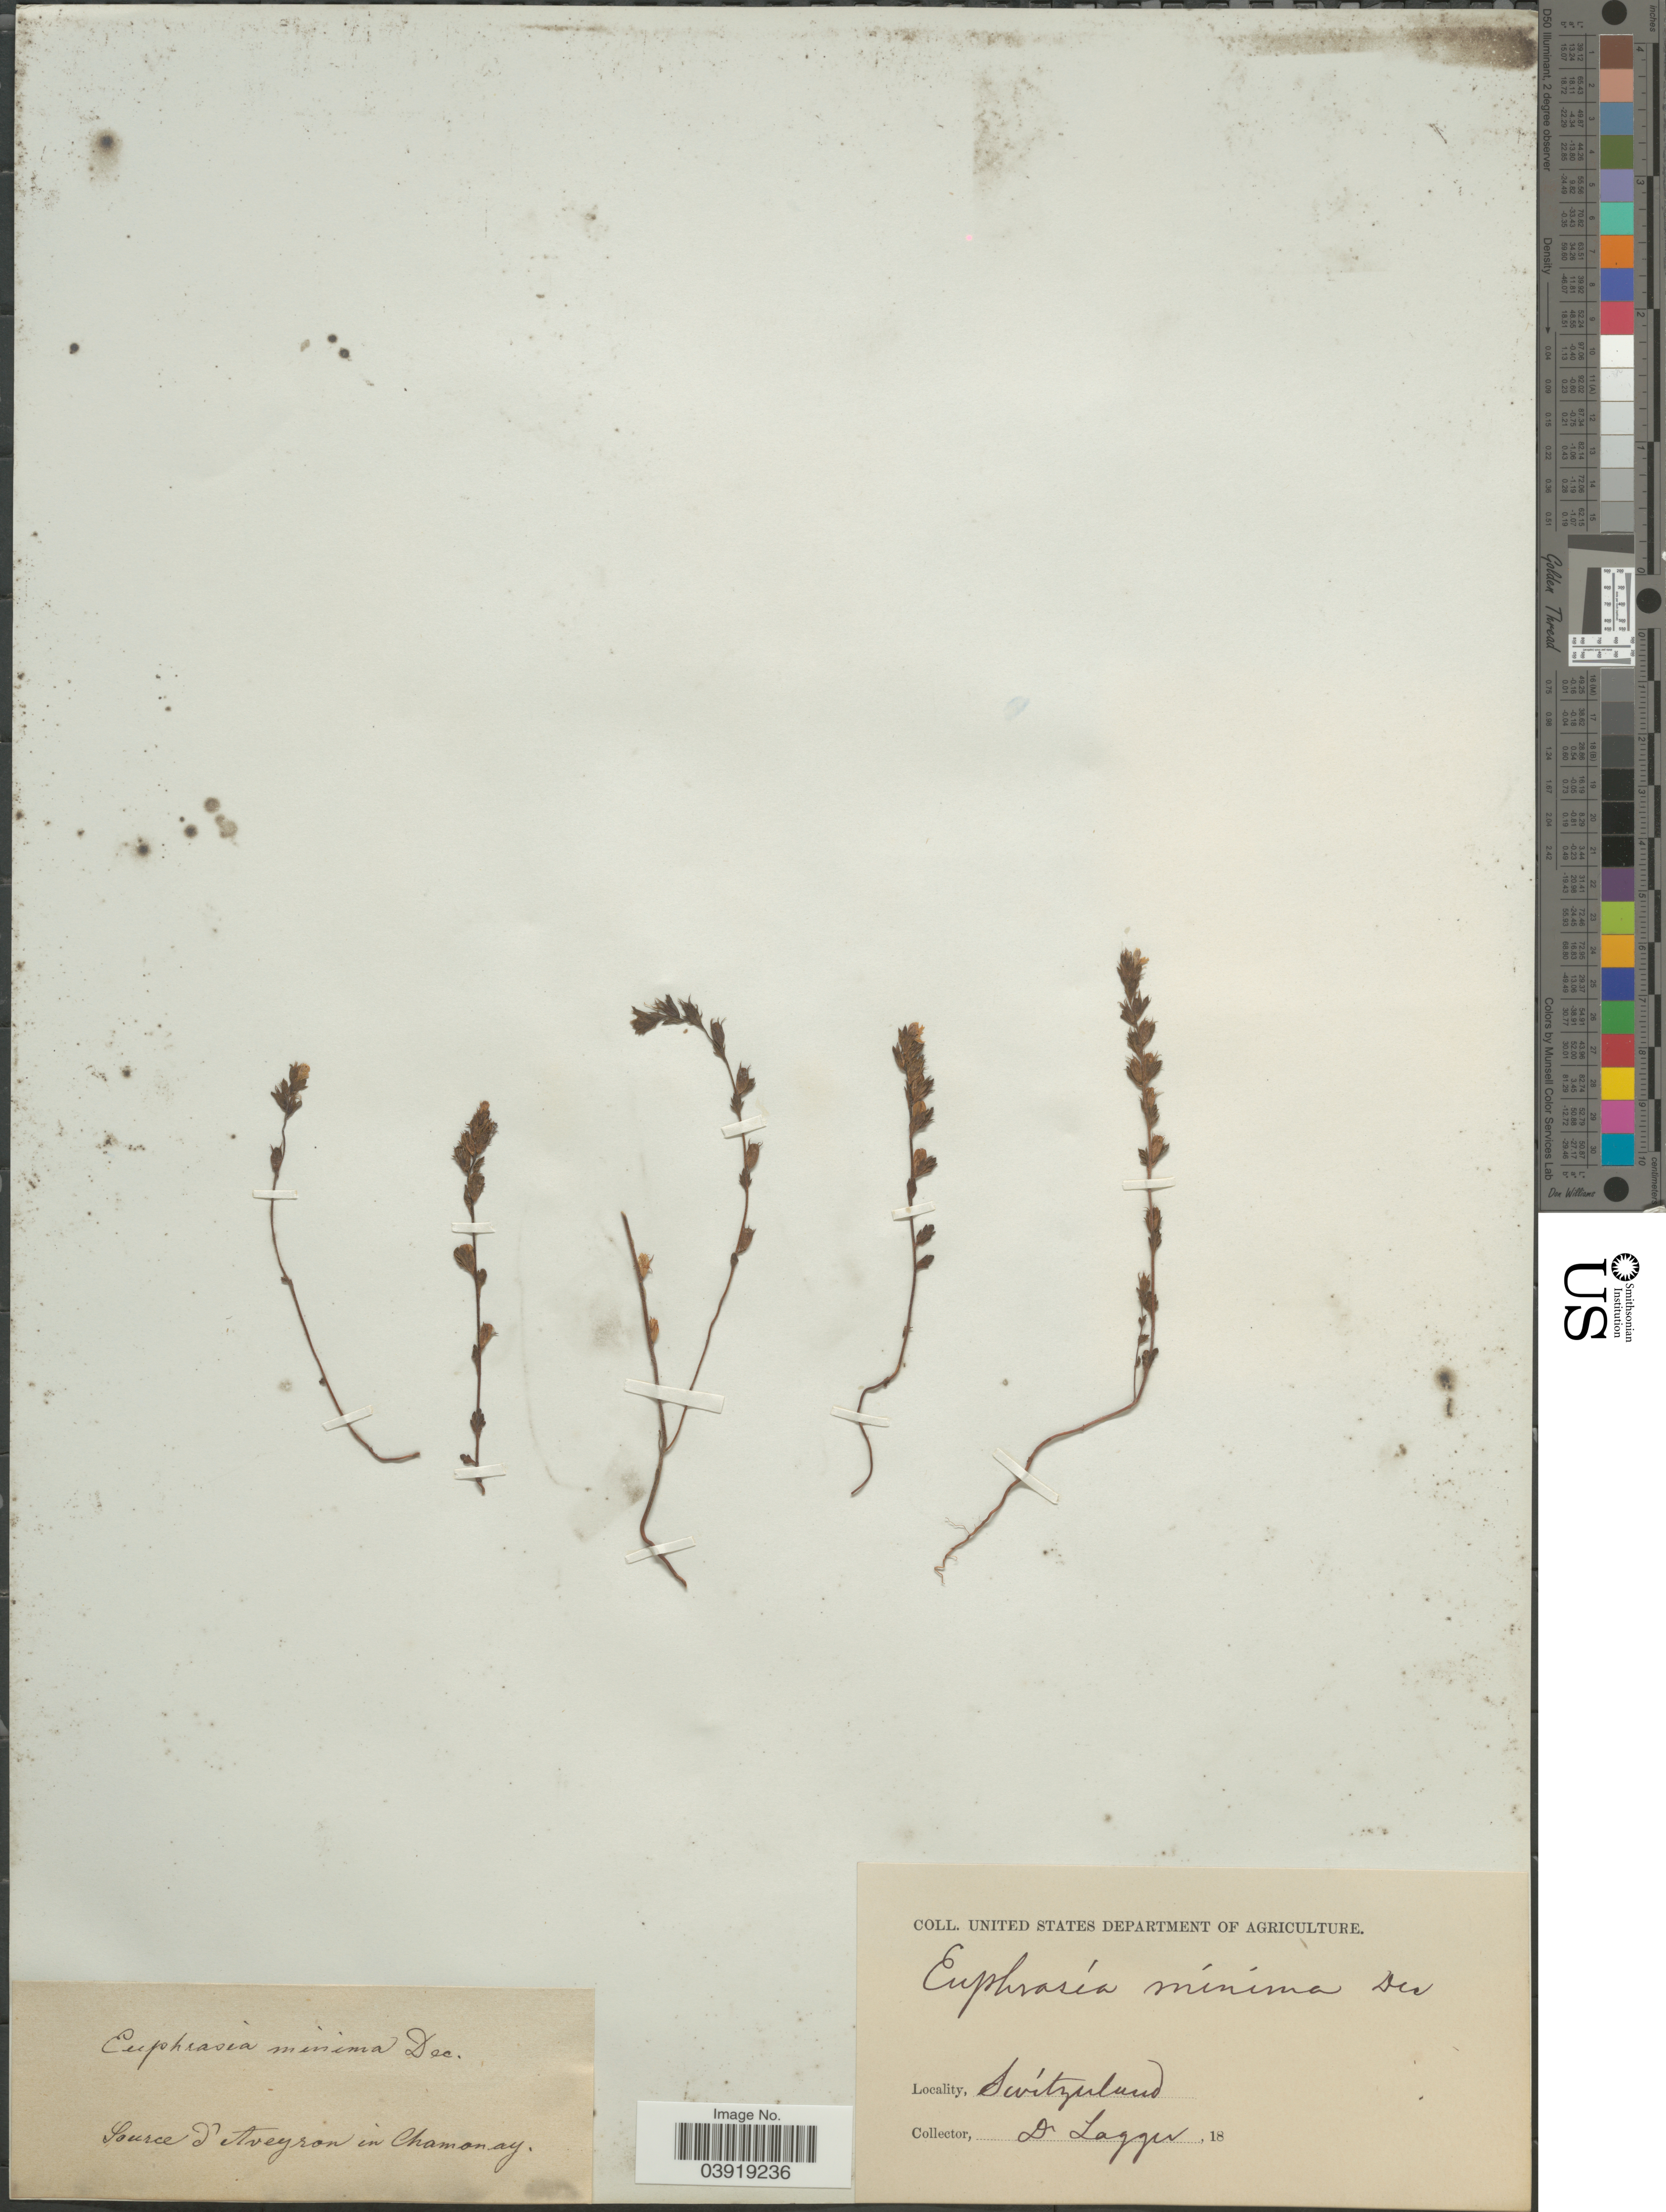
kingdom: Plantae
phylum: Tracheophyta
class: Magnoliopsida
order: Lamiales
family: Orobanchaceae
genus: Euphrasia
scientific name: Euphrasia minima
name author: Schloss.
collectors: F. J. Lagger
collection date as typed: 18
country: Switzerland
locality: Source d'Avegno in Chamonay.